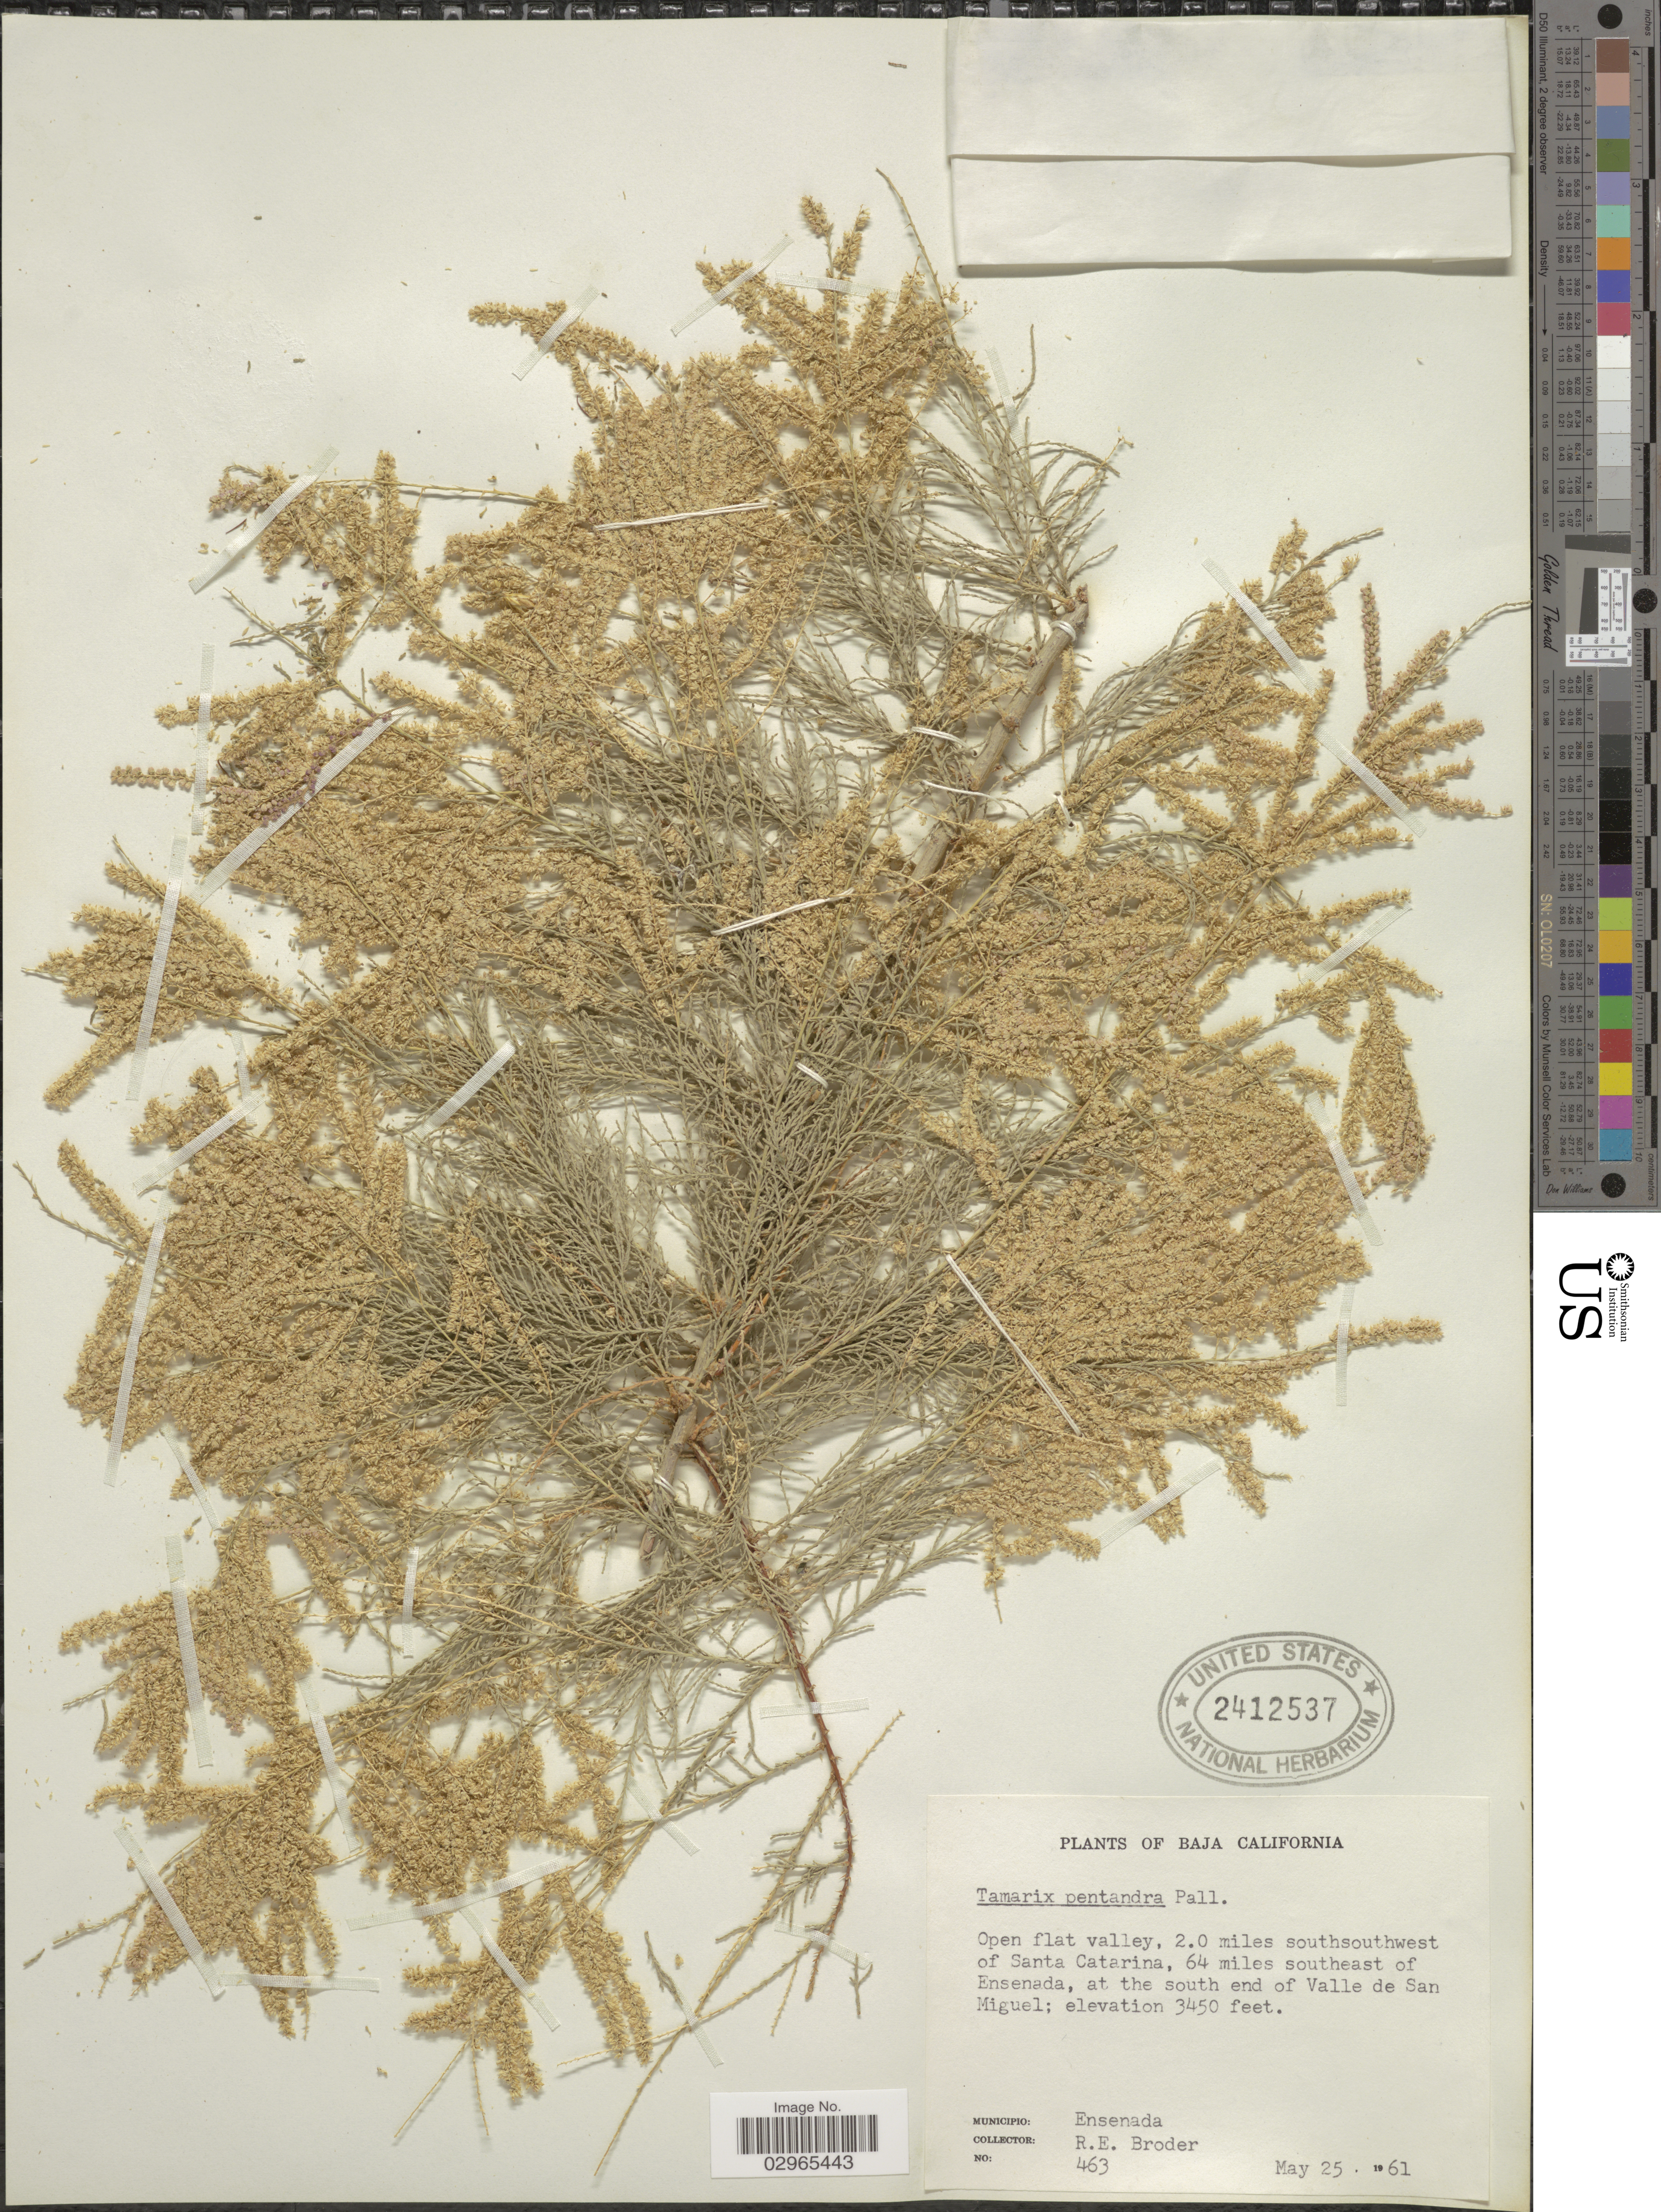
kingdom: Plantae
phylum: Tracheophyta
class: Magnoliopsida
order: Caryophyllales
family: Tamaricaceae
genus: Tamarix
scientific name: Tamarix pentandra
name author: Pall.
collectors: R. Broder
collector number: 463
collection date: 1961-05-25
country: Mexico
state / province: Baja California Norte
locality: Open flat valley, 2.0 miles southsouthwest of Santa Catarina, 64 miles southeast of Ensenada, at the south end of Valle de San Miguel.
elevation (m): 1052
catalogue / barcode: US 2412537